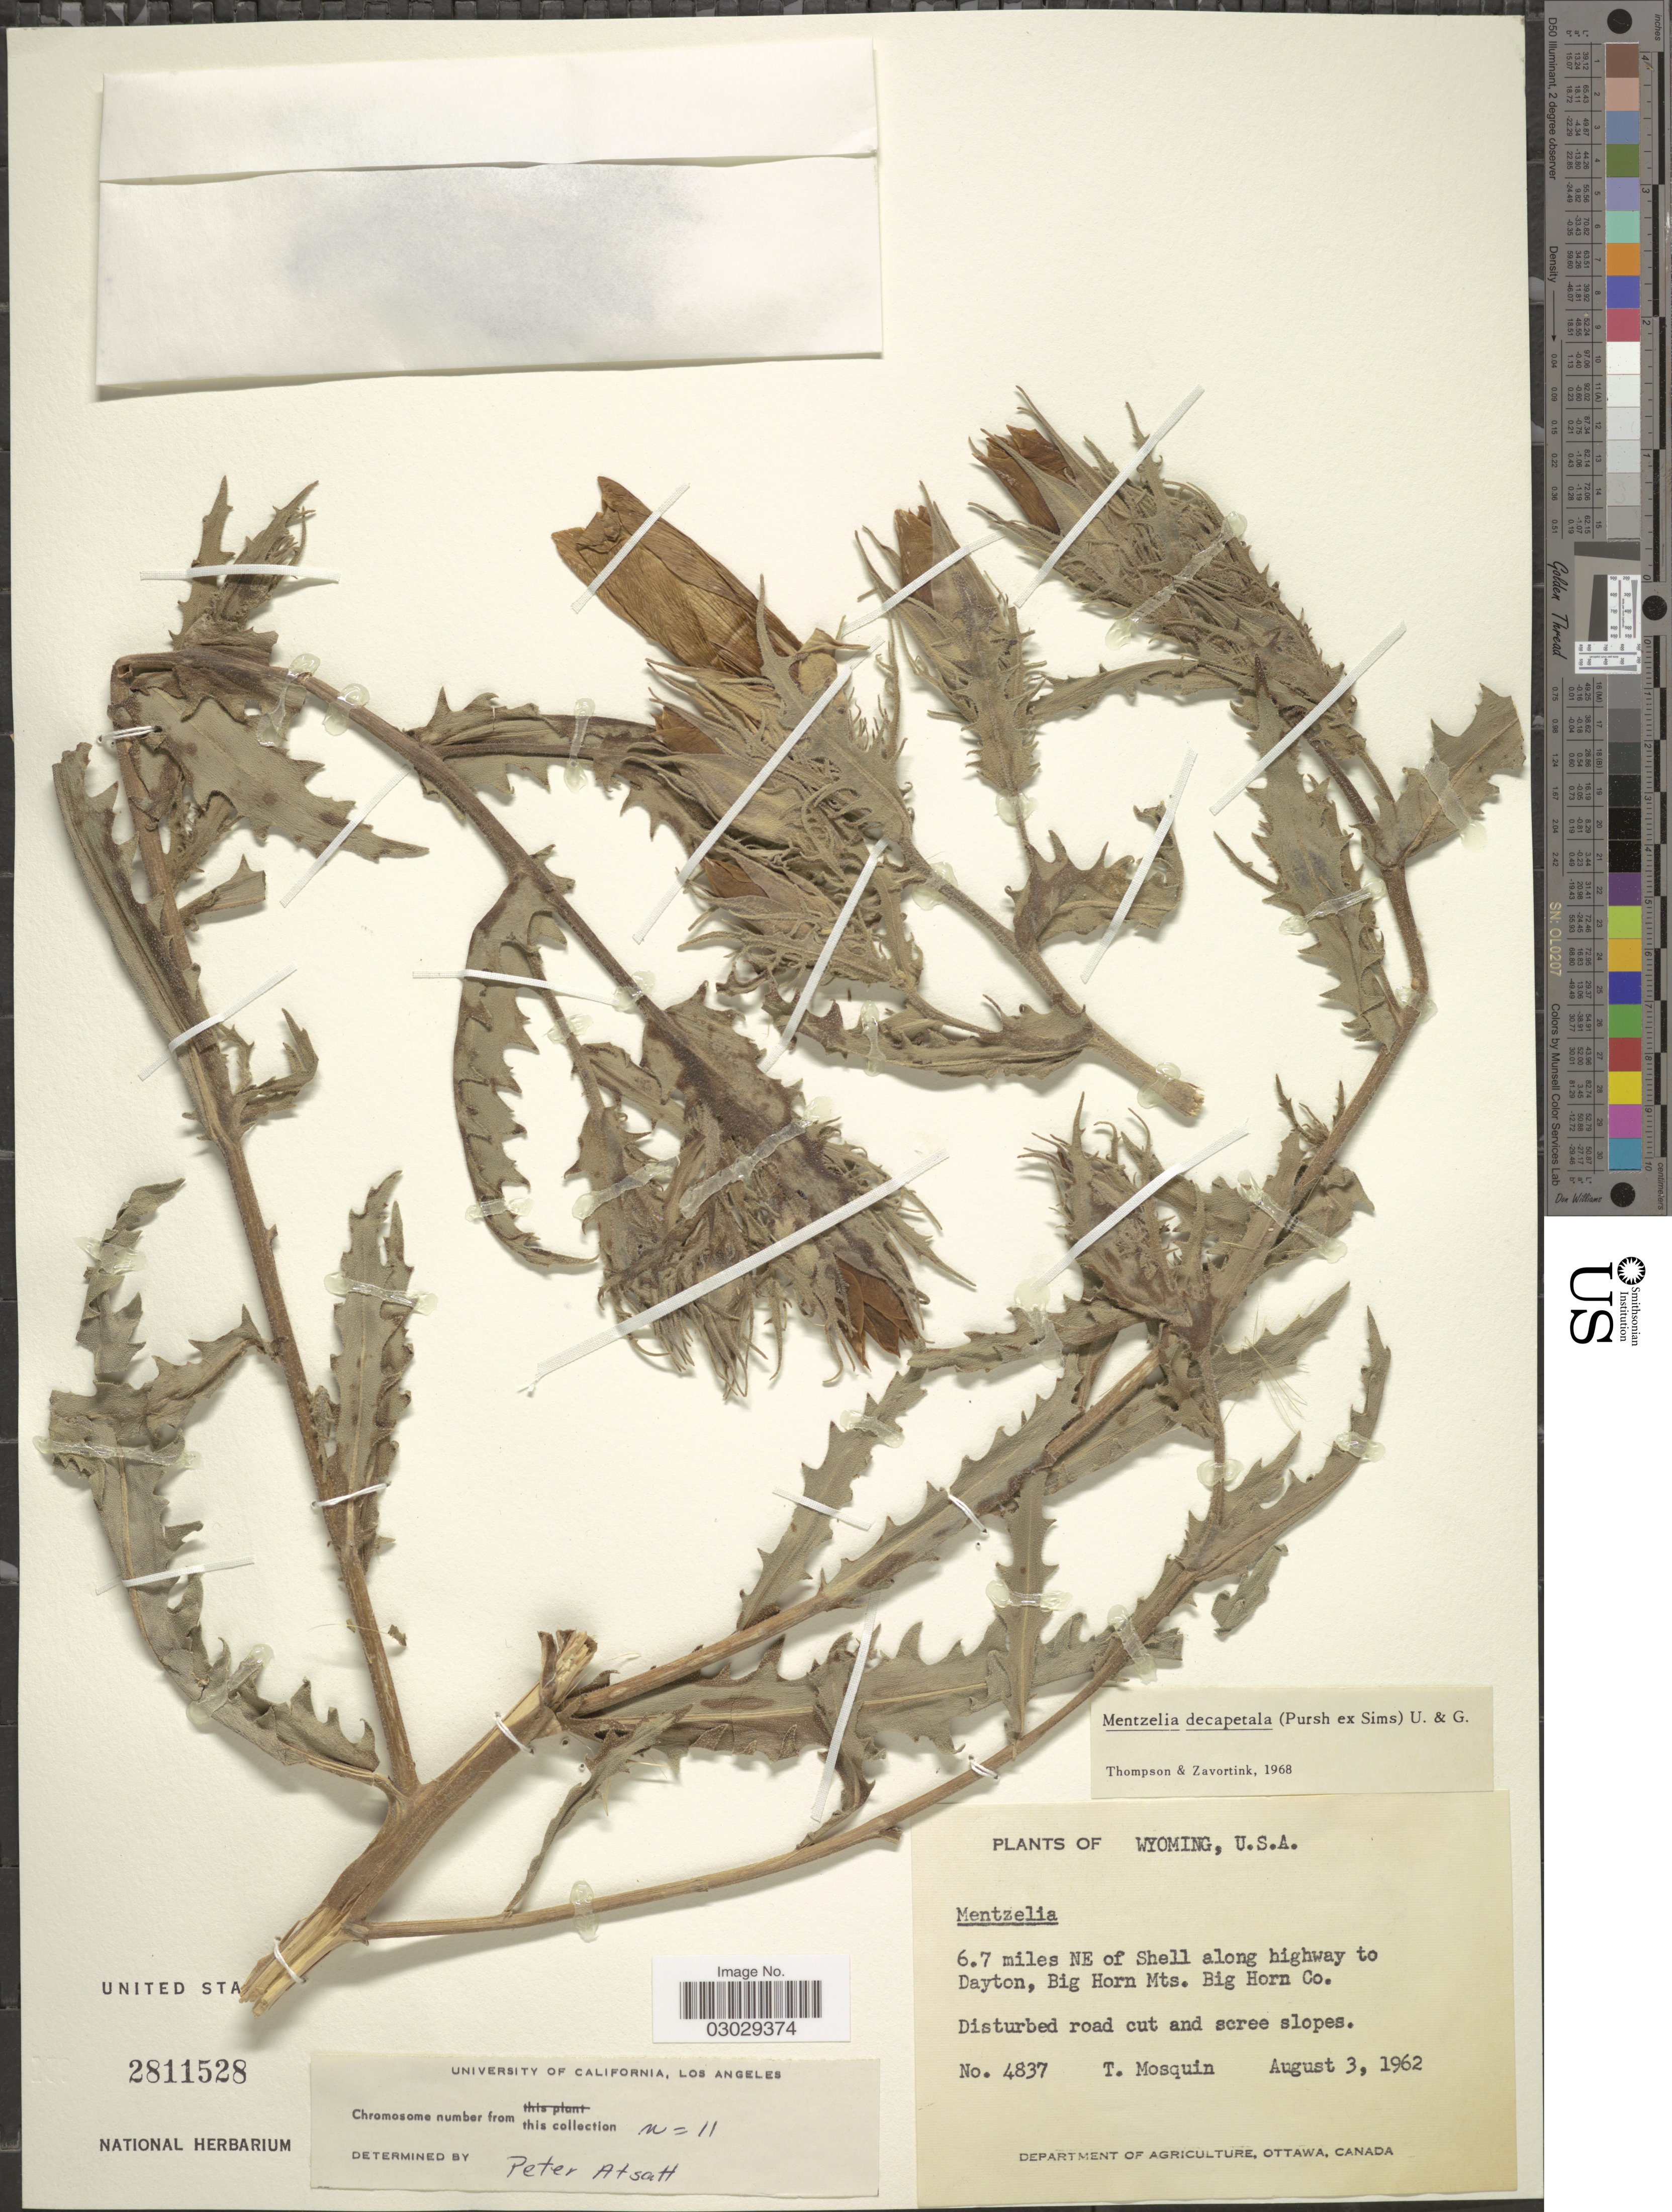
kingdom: Plantae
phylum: Tracheophyta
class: Magnoliopsida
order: Cornales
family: Loasaceae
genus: Mentzelia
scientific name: Mentzelia decapetala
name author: (Sims) Urb.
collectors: T. Mosquin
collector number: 4837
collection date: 1962-08-03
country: United States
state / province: Wyoming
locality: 6.7 miles NE of Shell along highway to Dayton, Big Horn Mts. Big Horn Co.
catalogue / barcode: US 2811528